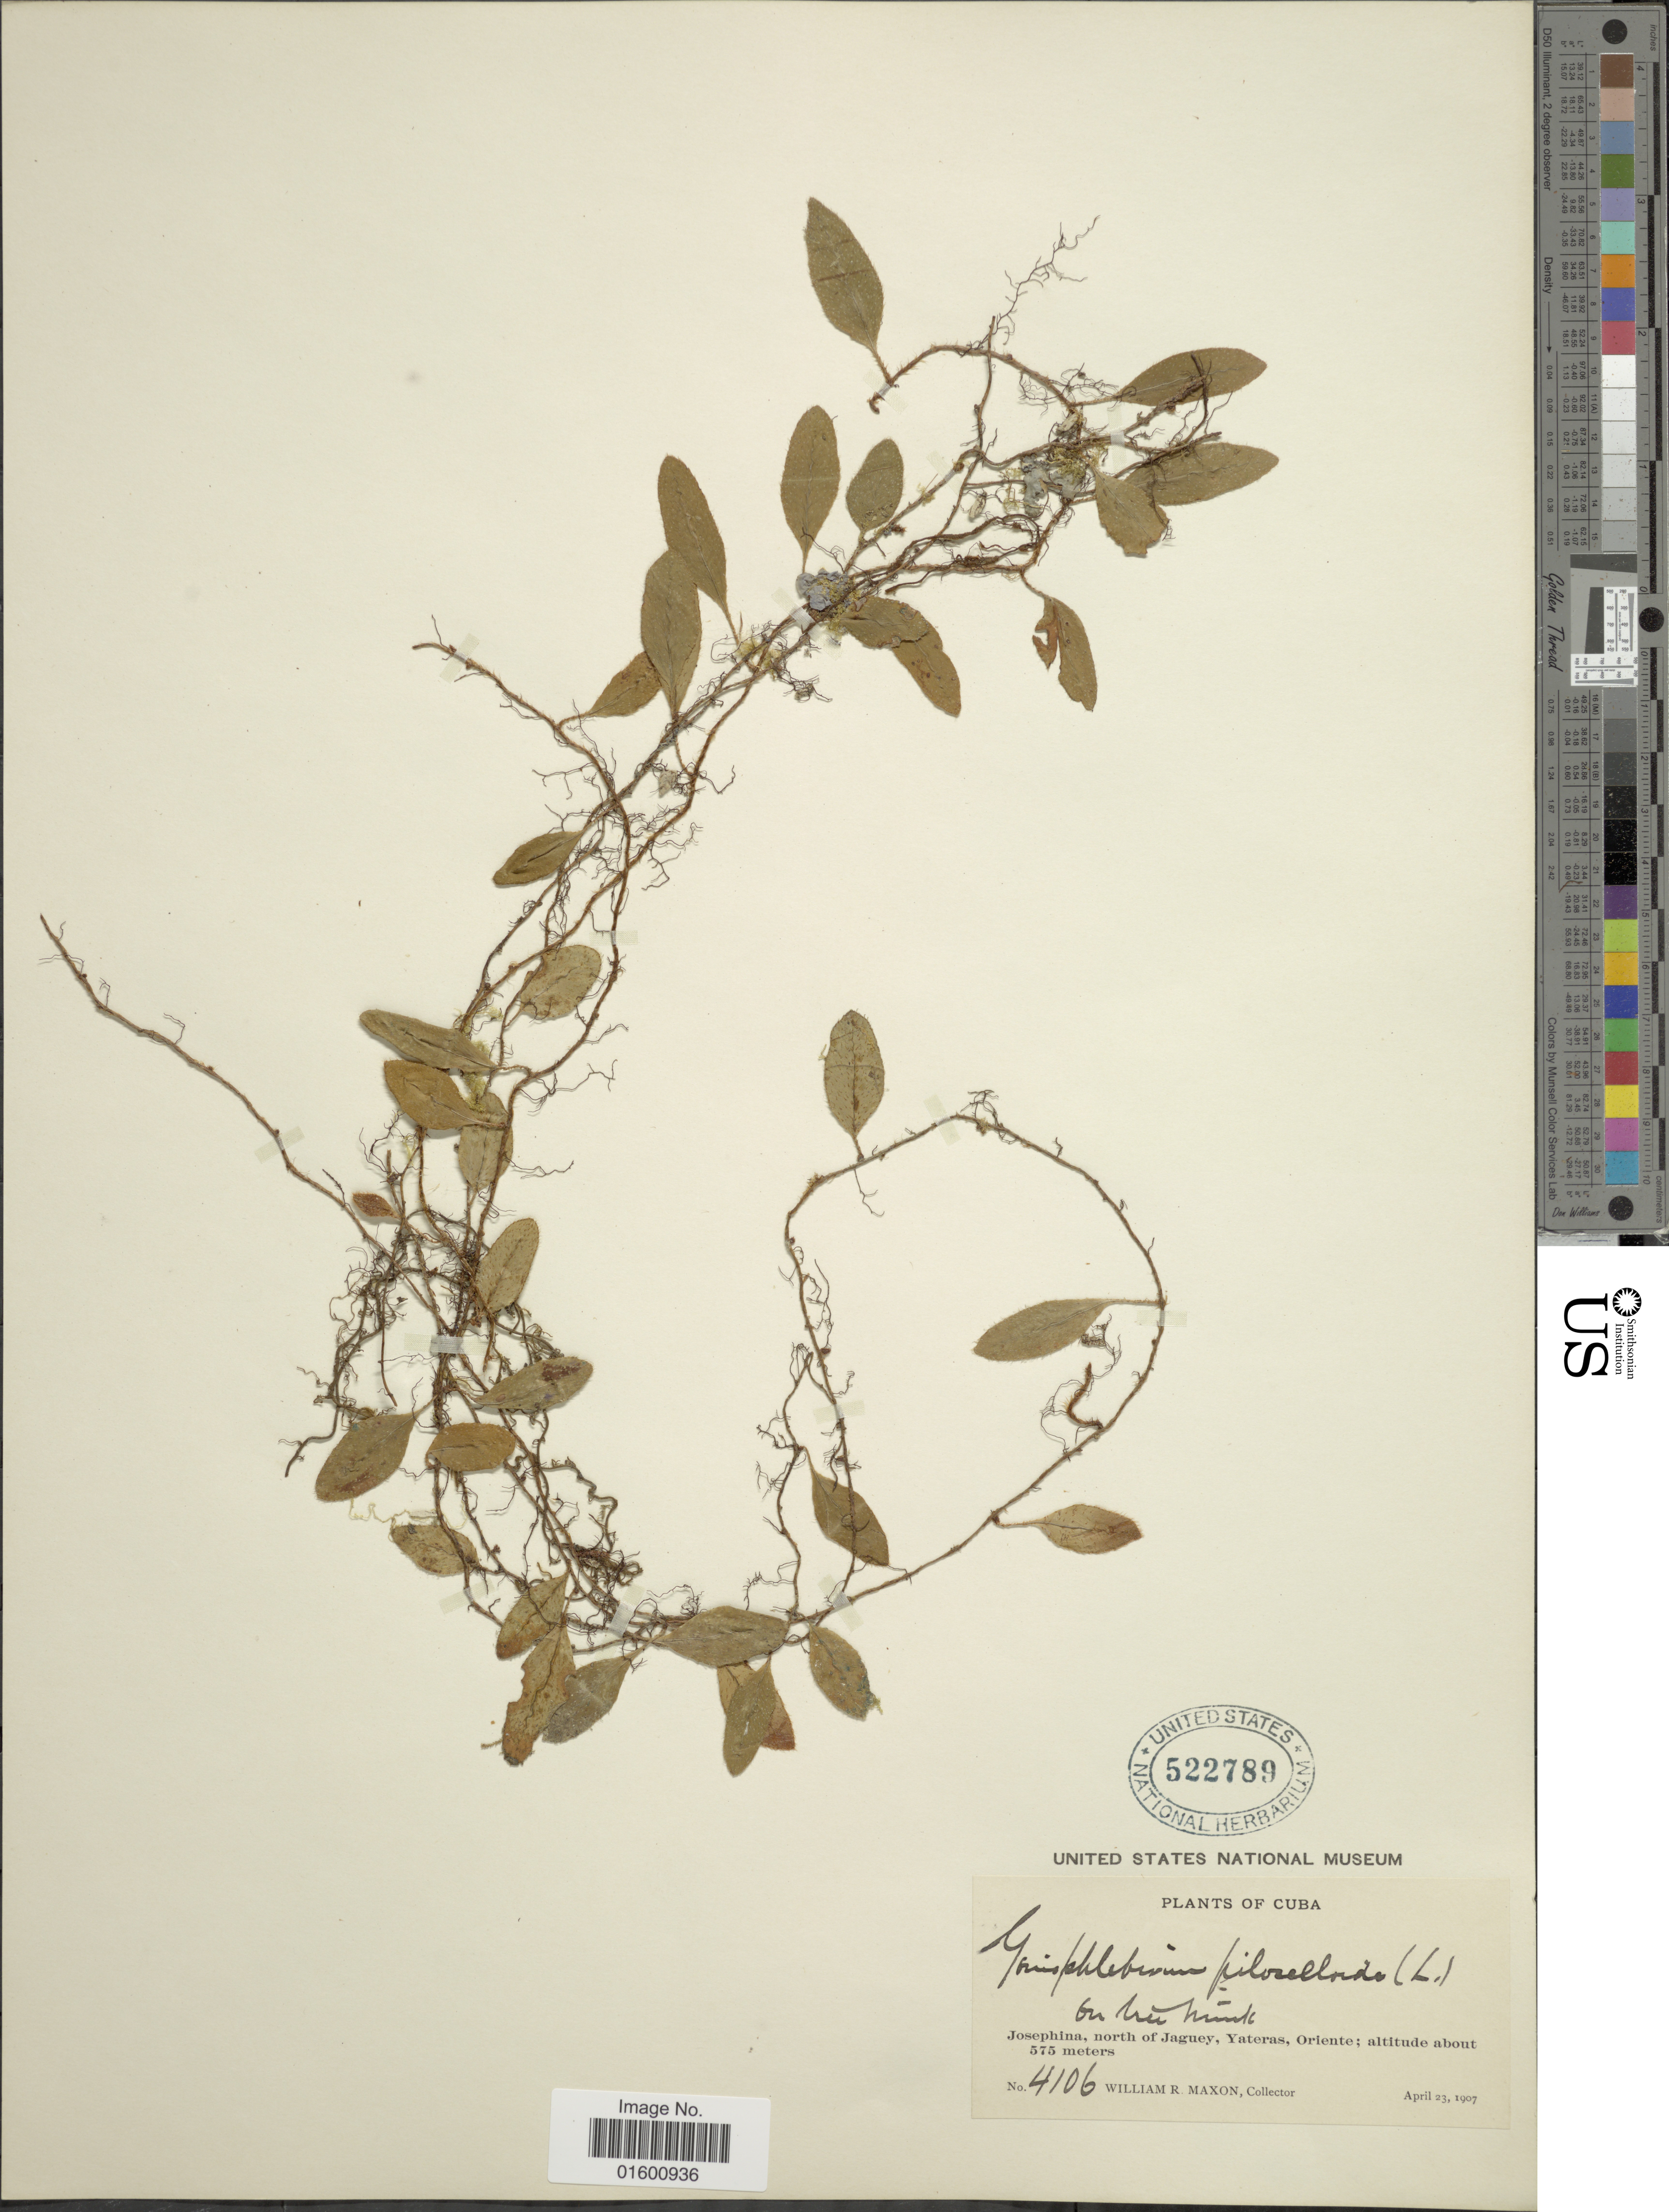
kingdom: Plantae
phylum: Tracheophyta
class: Polypodiopsida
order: Polypodiales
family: Polypodiaceae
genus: Microgramma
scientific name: Microgramma piloselloides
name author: (L.) Copel.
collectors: W. R. Maxon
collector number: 4106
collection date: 1907-04-23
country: Cuba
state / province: Oriente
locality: Josephina, north of jaguey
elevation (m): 575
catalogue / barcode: US 522789